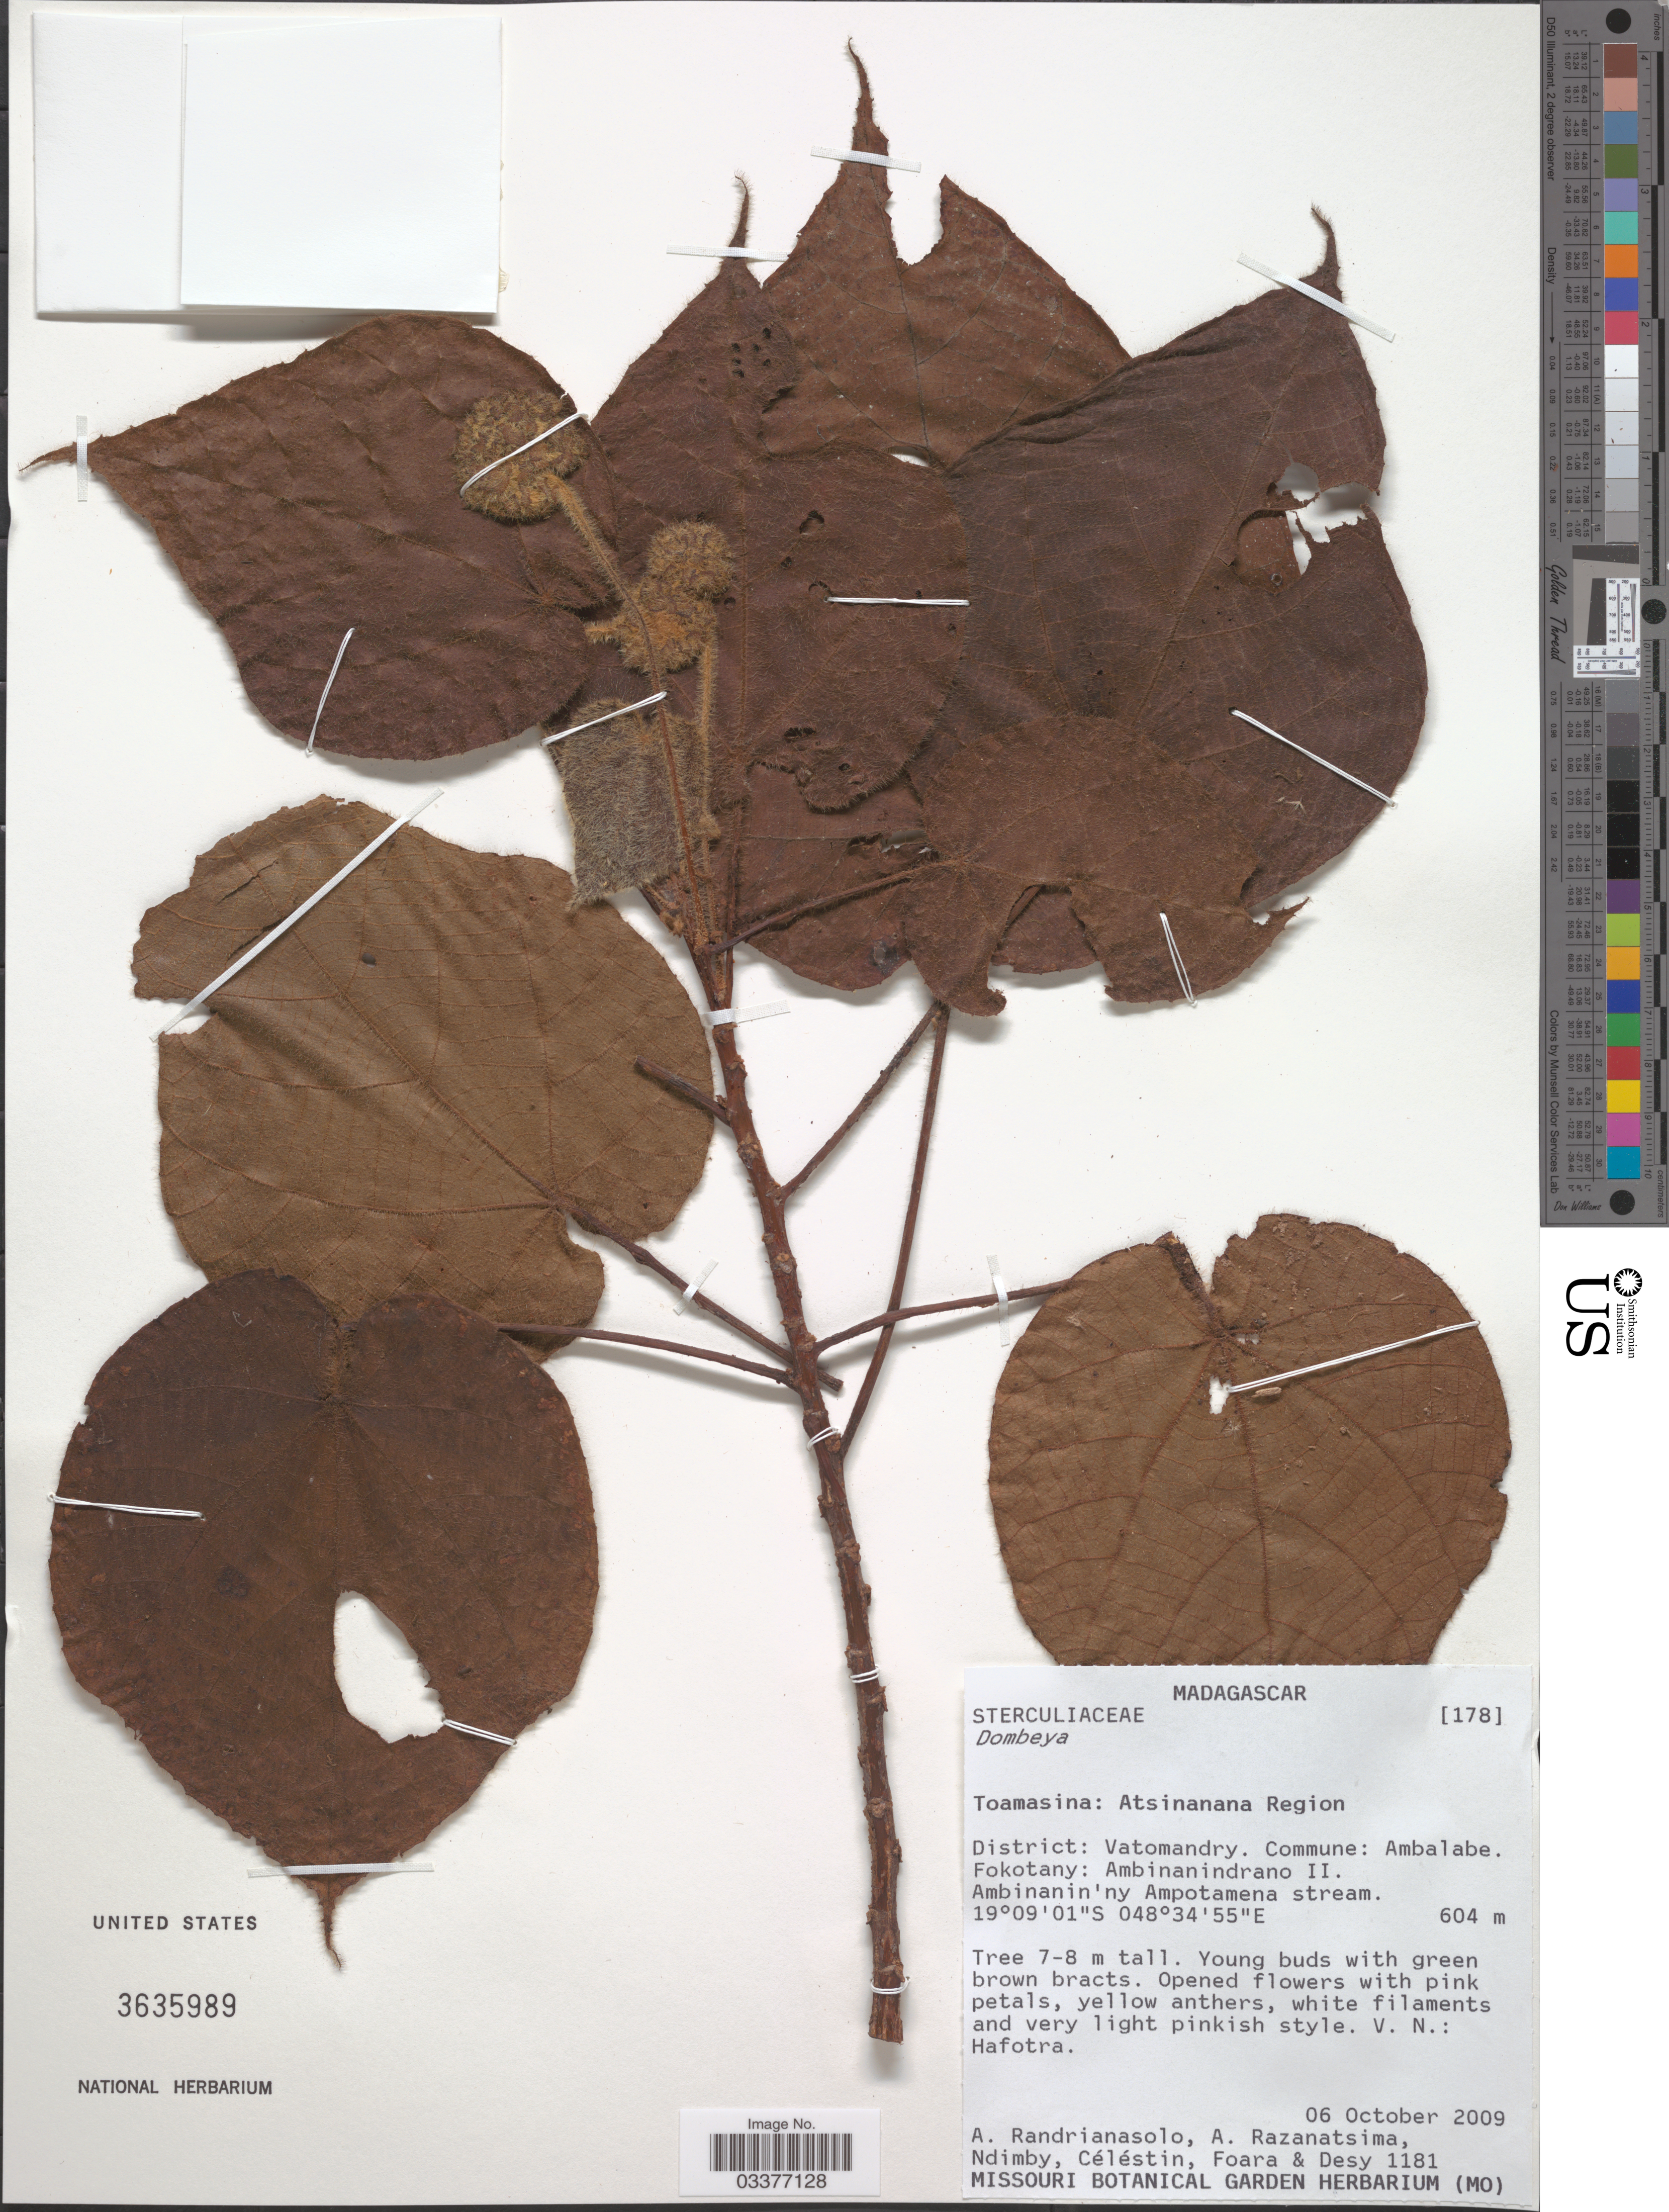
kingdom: Plantae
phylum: Tracheophyta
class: Magnoliopsida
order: Malvales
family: Malvaceae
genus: Dombeya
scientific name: Dombeya sp.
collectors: A. Randrianasolo, A. Razanatsima, Ndimby, Celestin & et al.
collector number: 1181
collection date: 2009-10-06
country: Madagascar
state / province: Atsinanana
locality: Atsinanana Region. District: Vatomandry. Commune: Ambalabe. Fokotany: Ambinanindrano II. Ambinanin'ny Ampotamena stream.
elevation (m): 604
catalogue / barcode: US 3635989